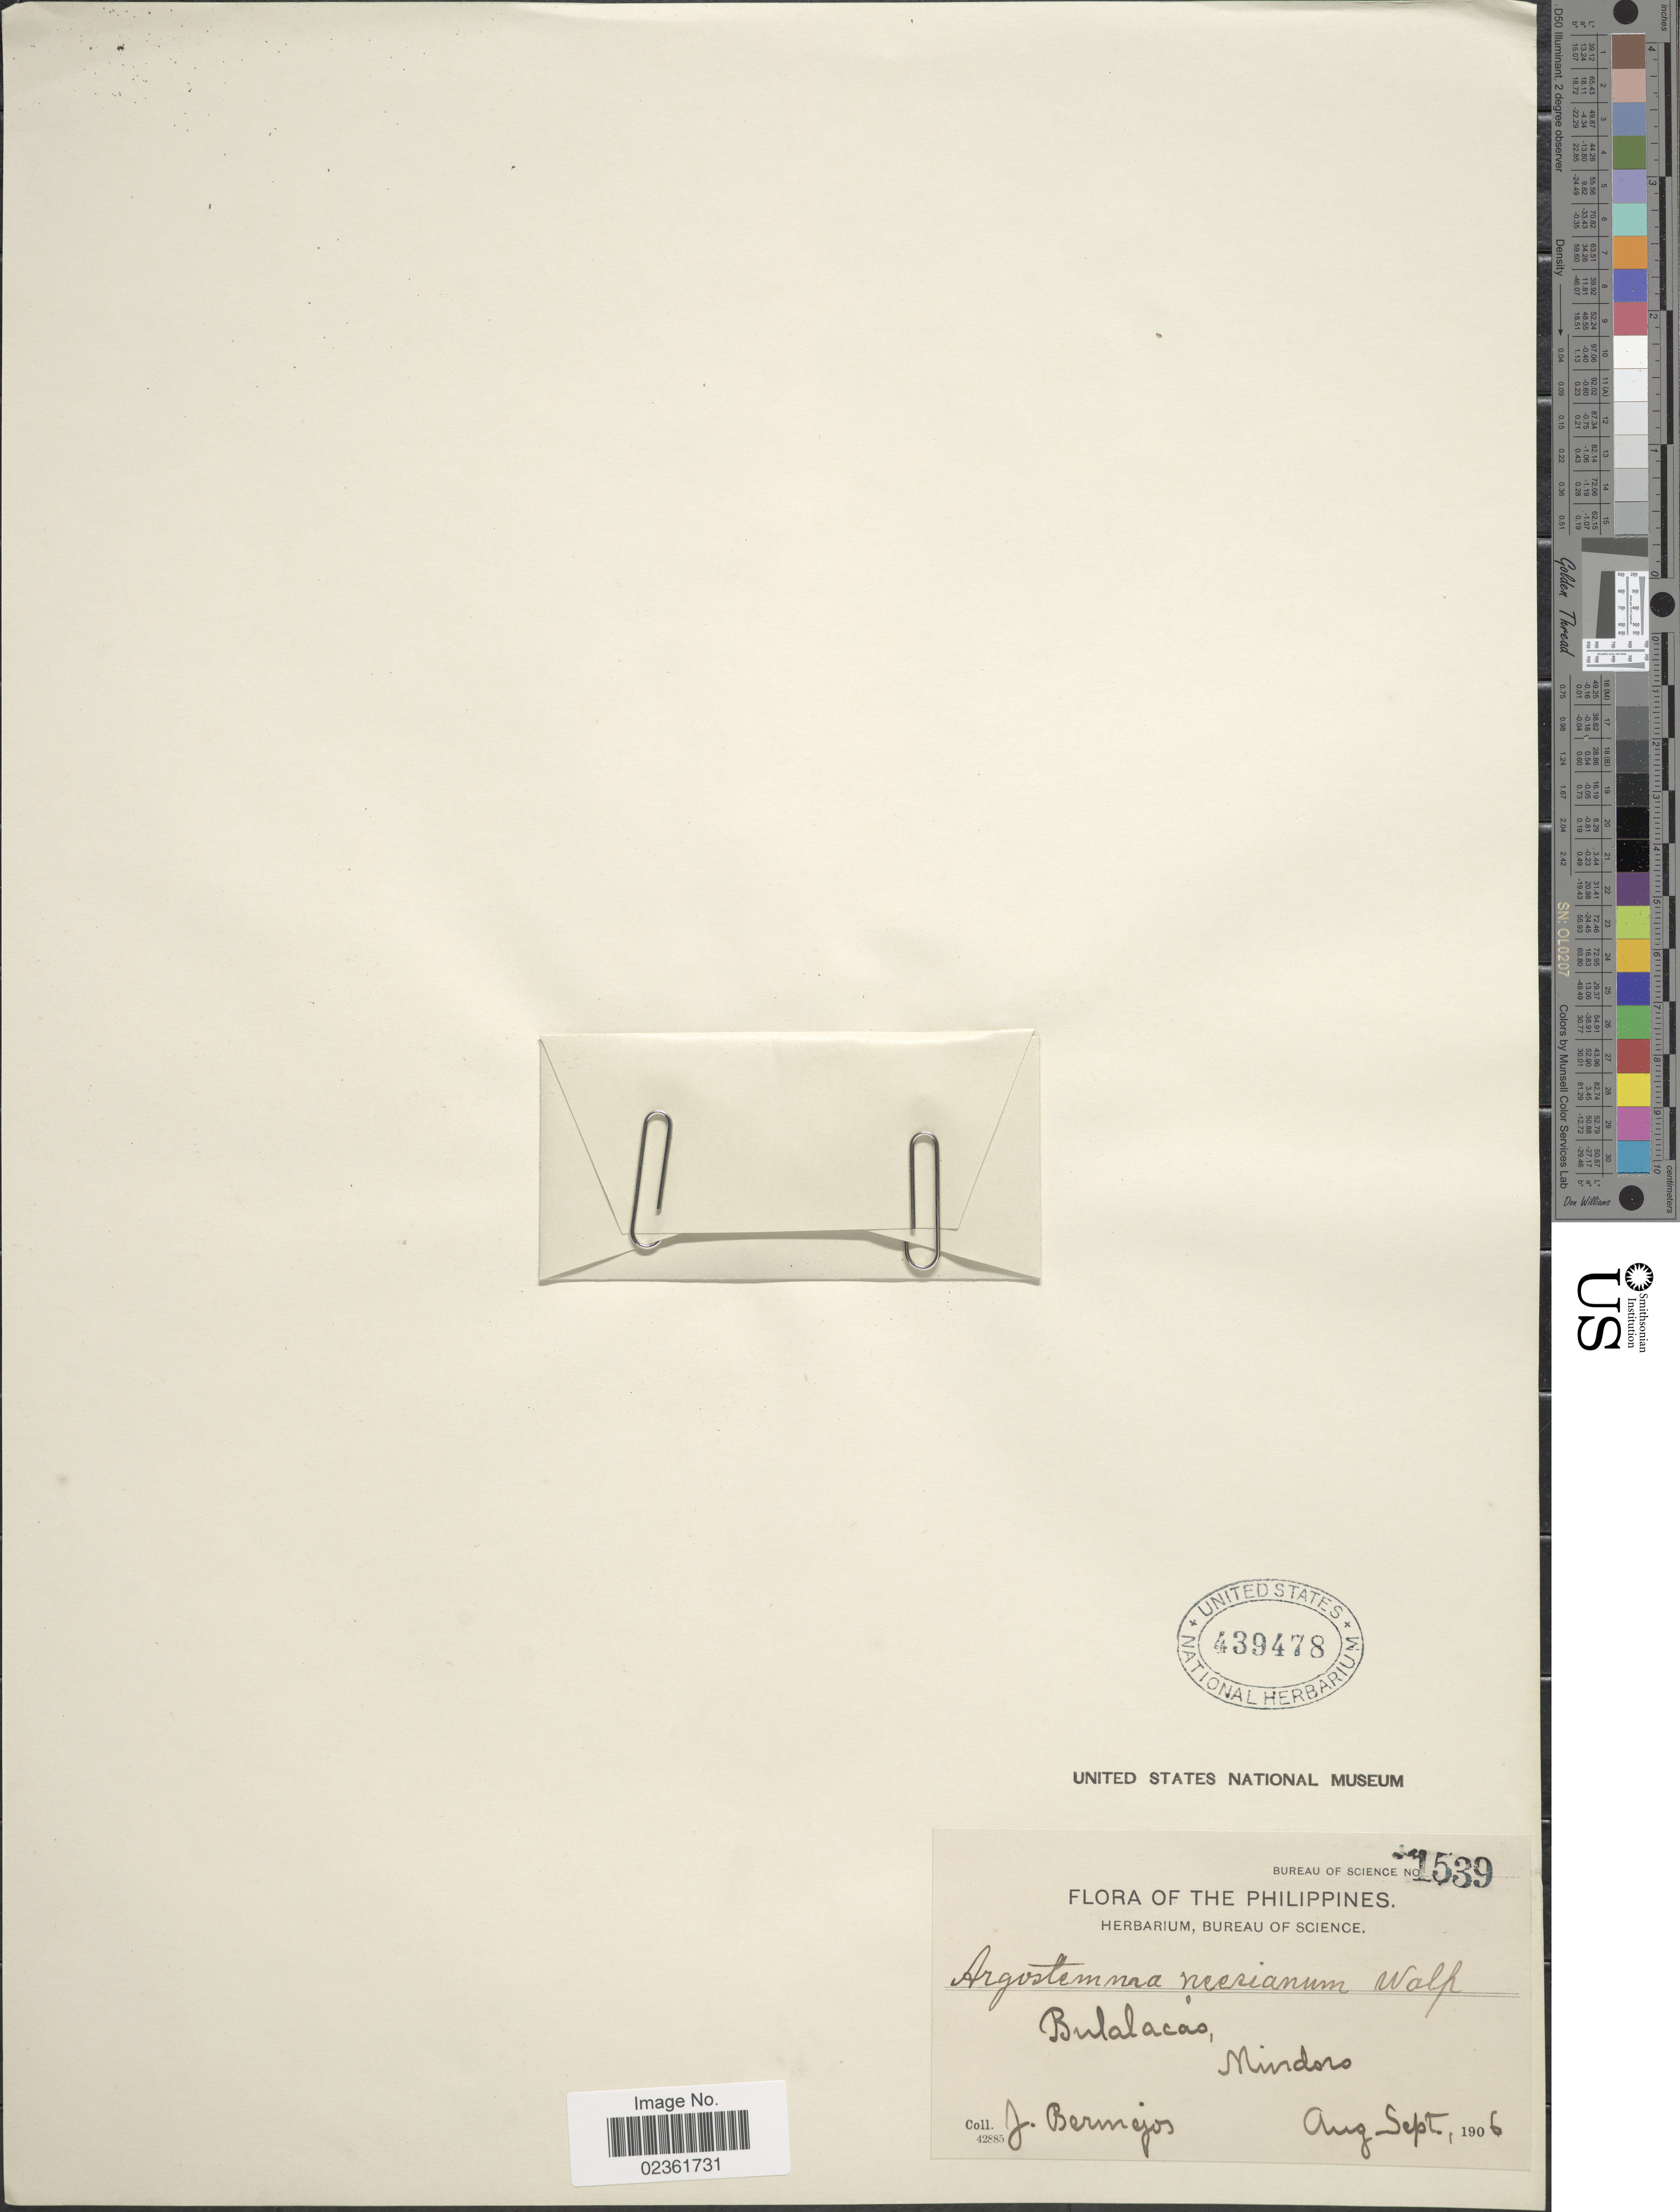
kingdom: Plantae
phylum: Tracheophyta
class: Magnoliopsida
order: Gentianales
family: Rubiaceae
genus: Argostemma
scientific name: Argostemma neesianum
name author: Walp.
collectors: J. Bermejos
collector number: Bureau of Science 1539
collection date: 1906-08/1906-09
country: Philippines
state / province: Mimaropa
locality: Bulalacas, Mindoro.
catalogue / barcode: US 439478